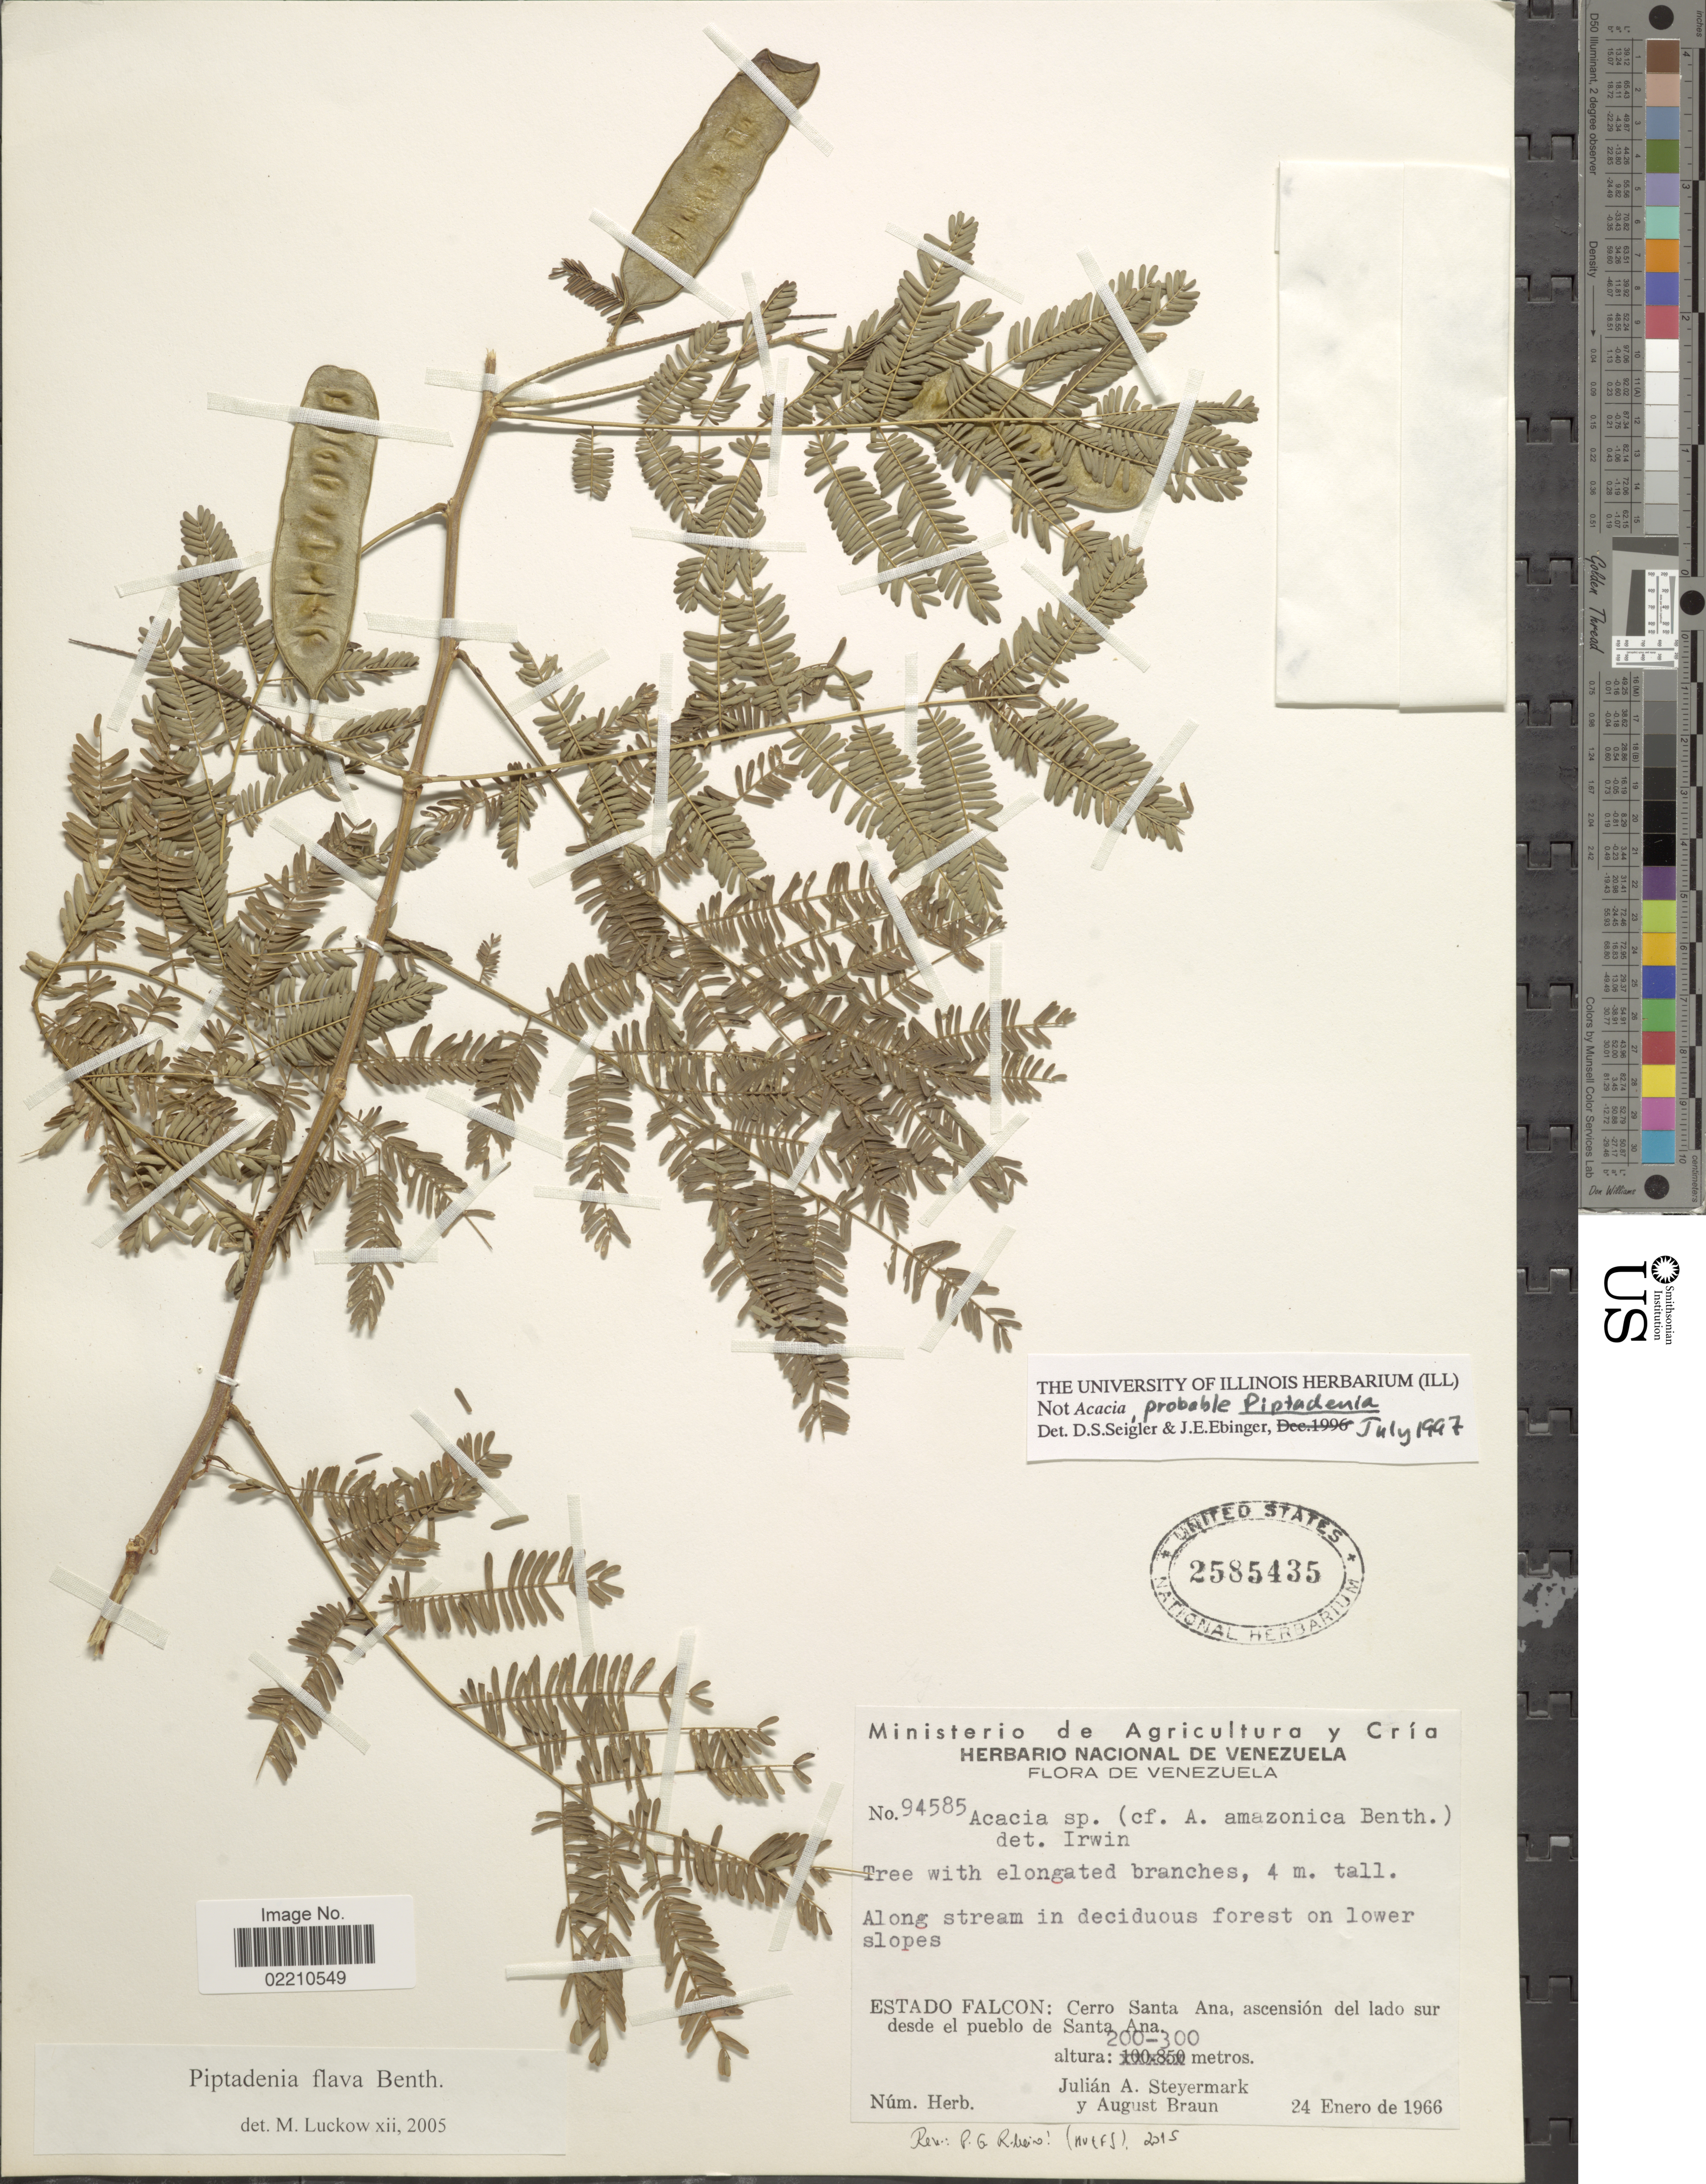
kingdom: Plantae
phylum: Tracheophyta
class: Magnoliopsida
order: Fabales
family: Fabaceae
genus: Piptadenia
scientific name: Piptadenia flava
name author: (DC.) Benth.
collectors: J. Steyermark & A. Braun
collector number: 94585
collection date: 1966-01-24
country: Venezuela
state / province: Falcón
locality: Estado Falcon: Cerro Santa Ana, ascension del lado sur desde el pueblo de Santa Ana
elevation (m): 200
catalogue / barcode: US 2585435